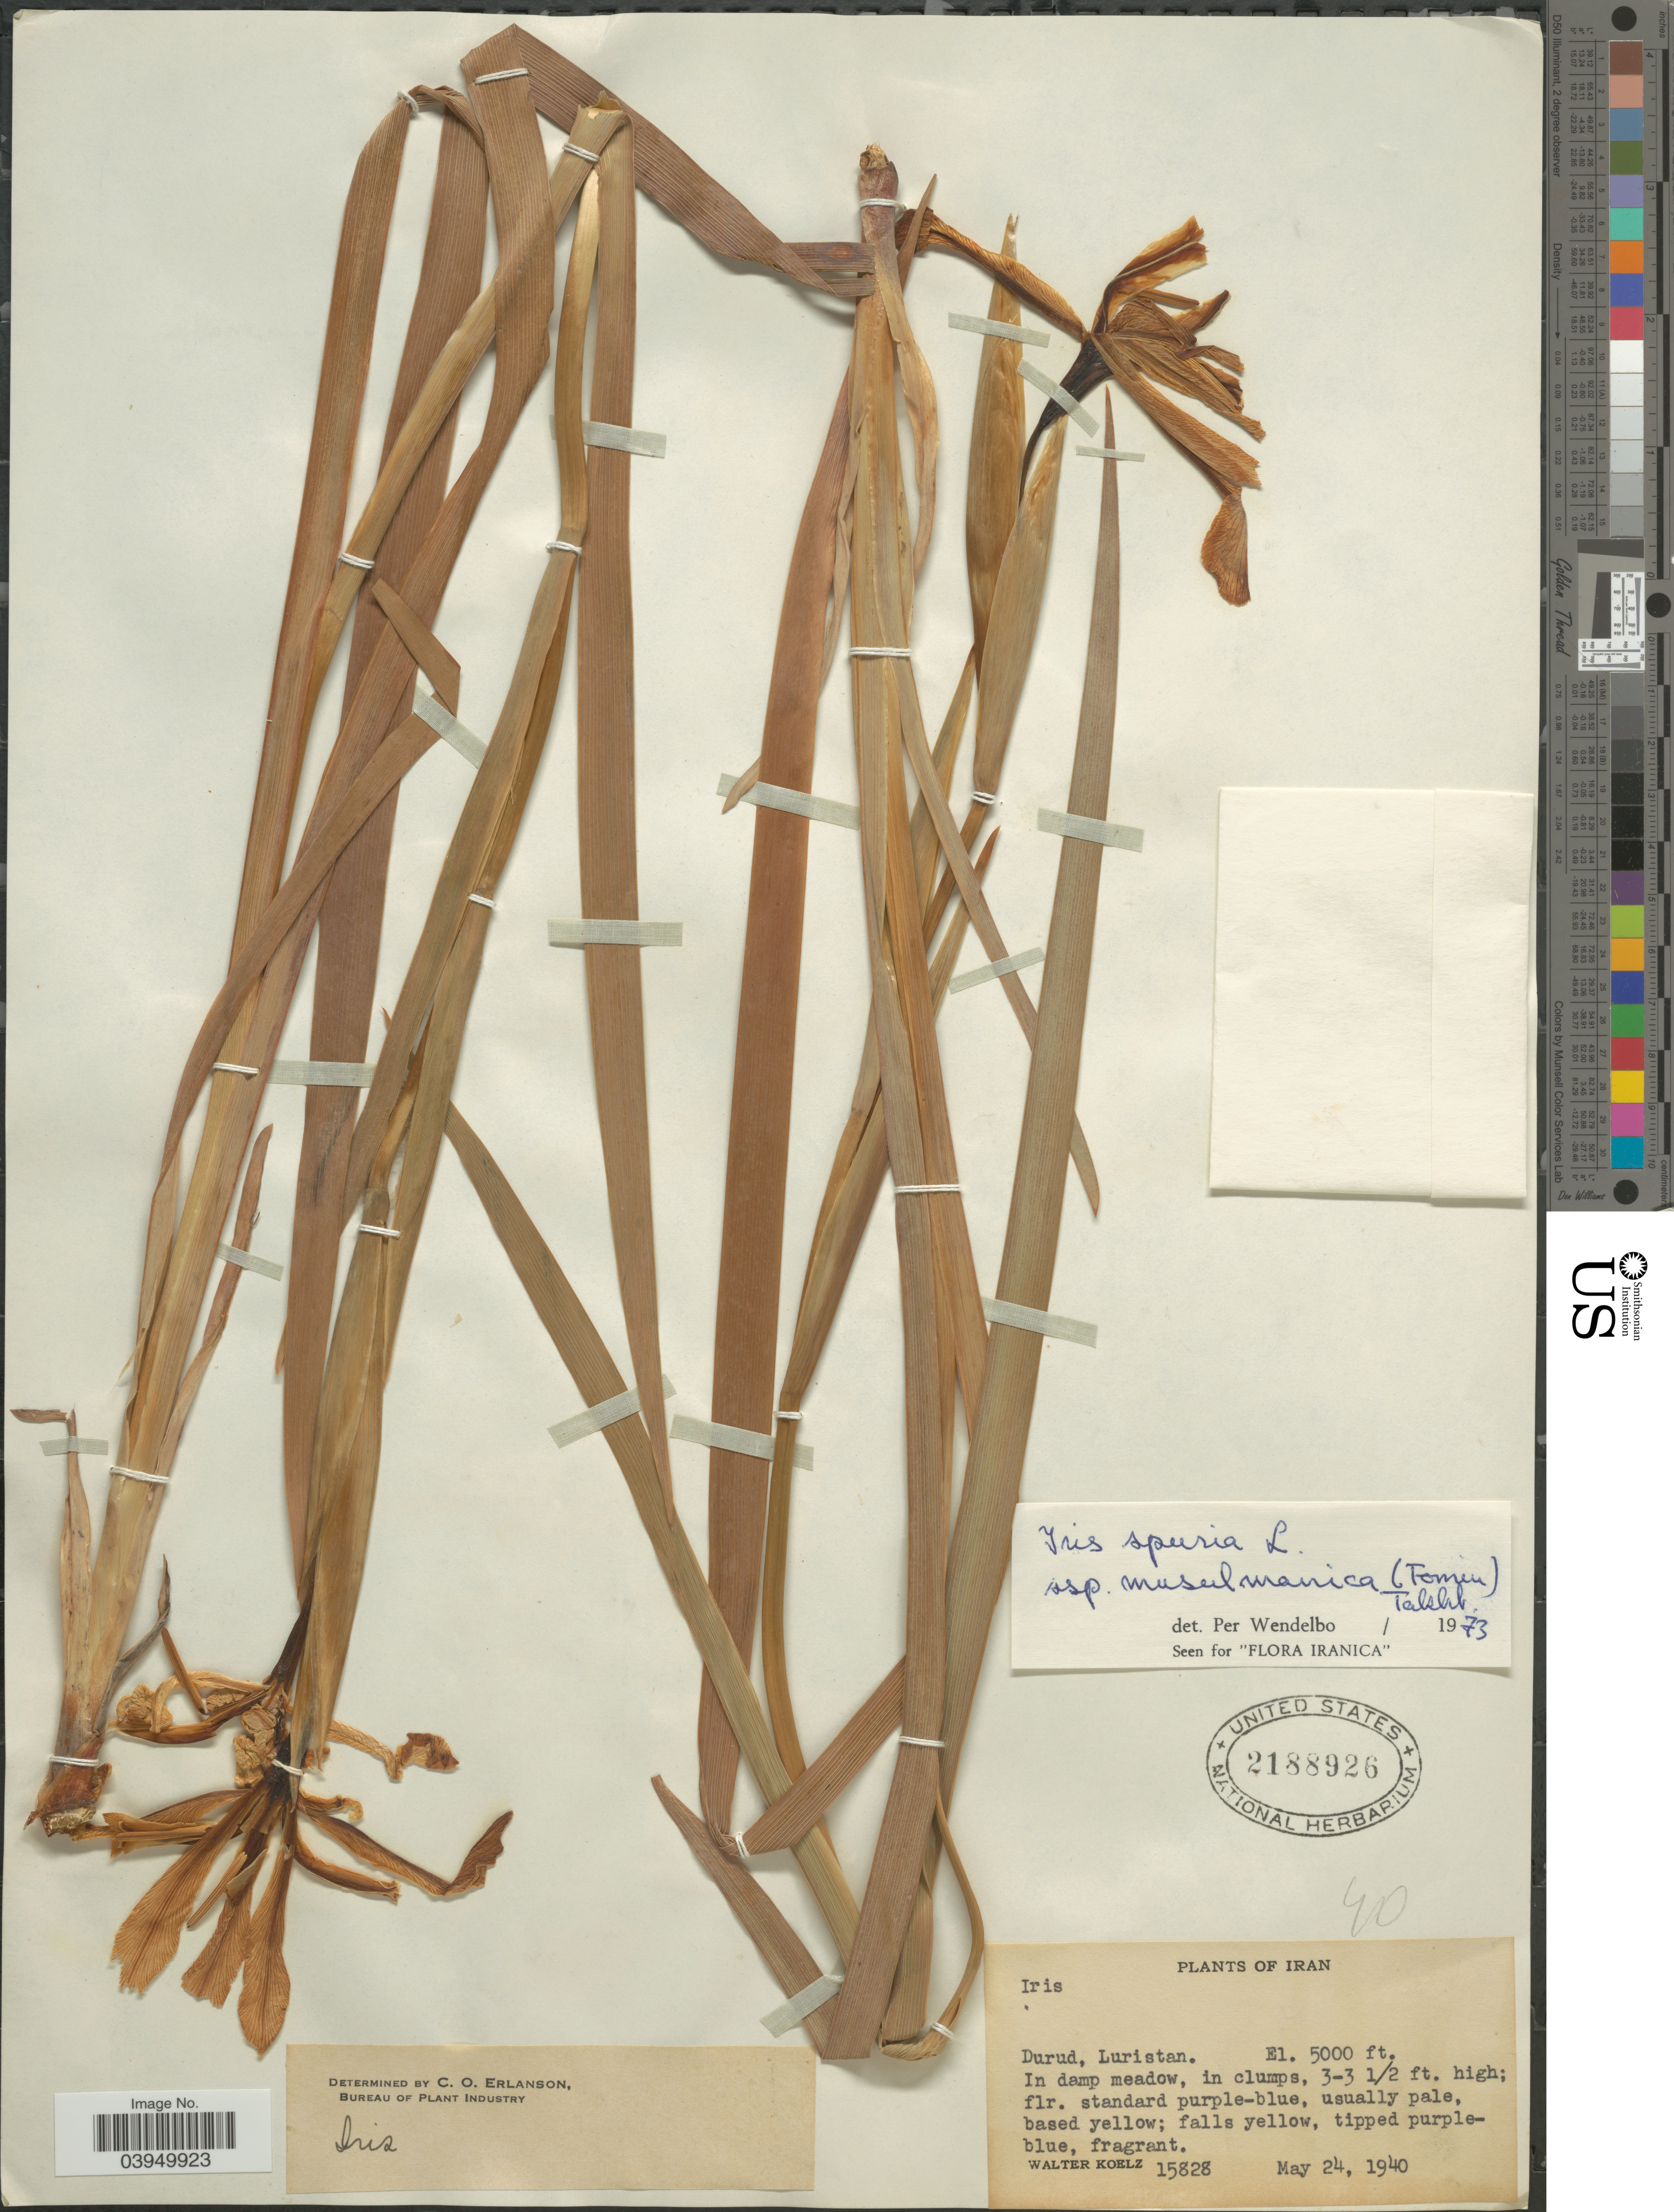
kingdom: Plantae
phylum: Tracheophyta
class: Liliopsida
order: Asparagales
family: Iridaceae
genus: Iris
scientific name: Iris spuria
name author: L.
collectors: W. N. Koelz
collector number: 15828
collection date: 1940-05-24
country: Iran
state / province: Lorestan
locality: Durud, Luristan.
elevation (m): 1524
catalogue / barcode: US 2188926